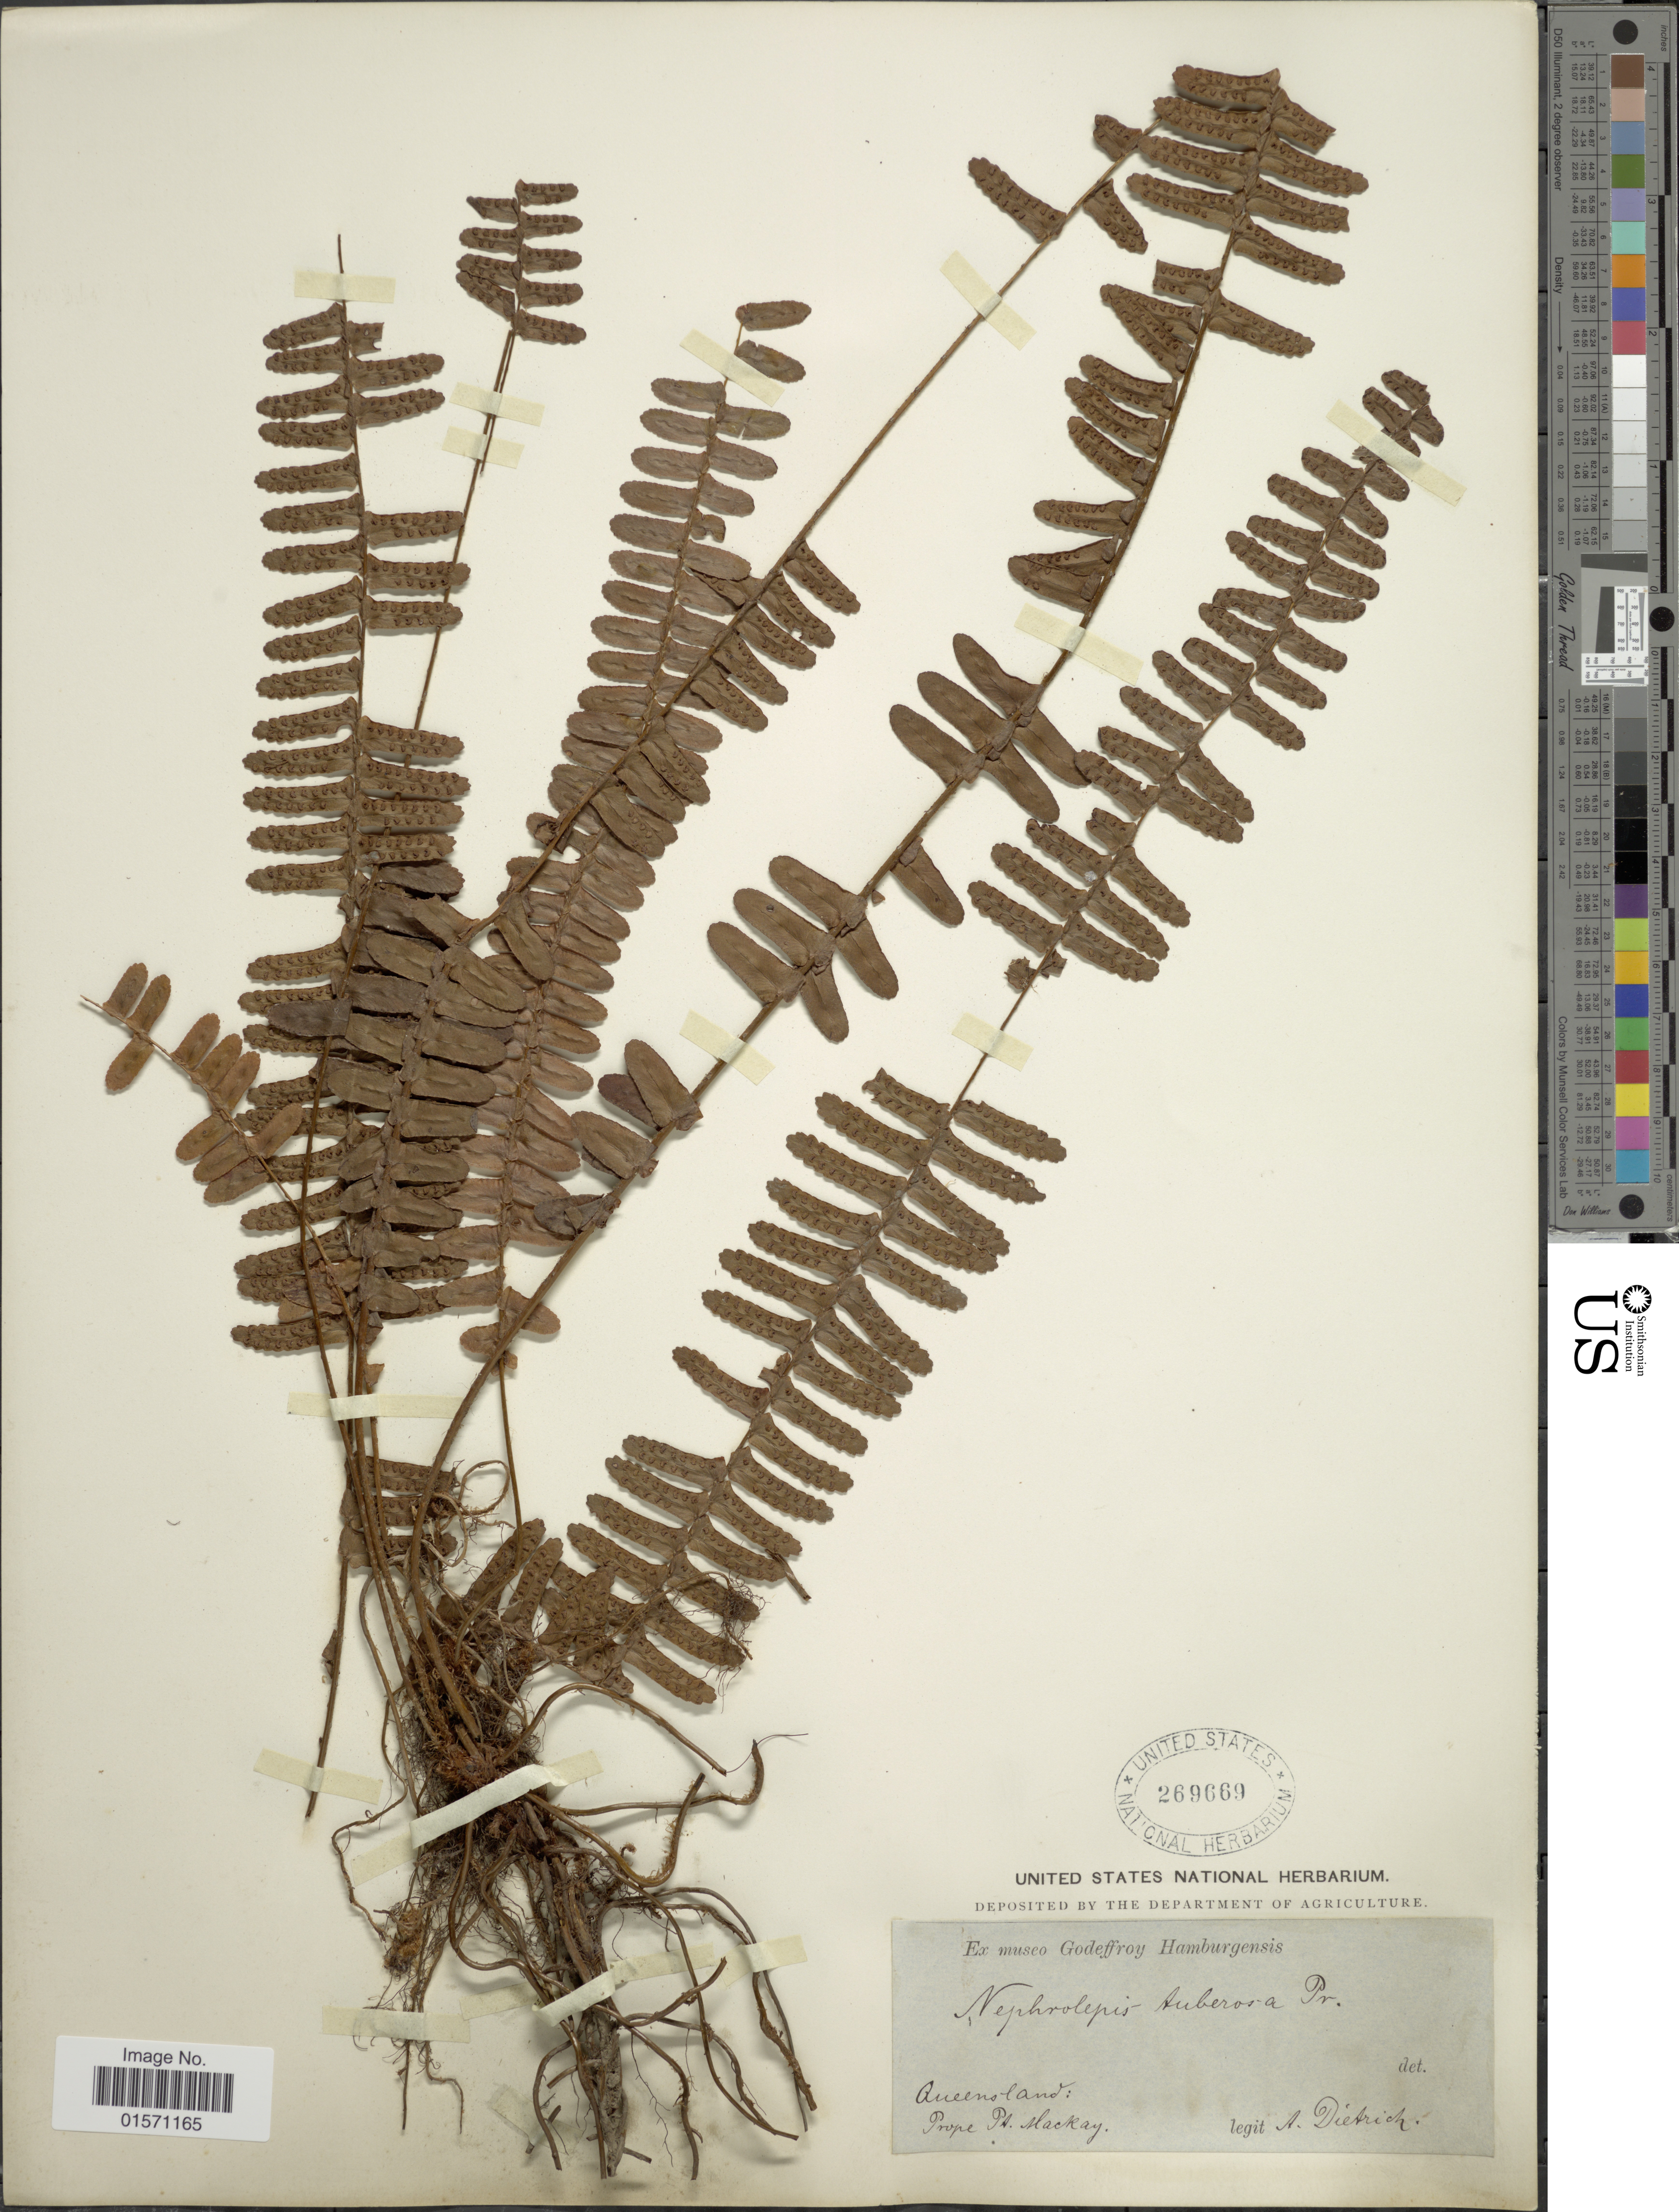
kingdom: Plantae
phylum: Tracheophyta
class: Polypodiopsida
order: Polypodiales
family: Nephrolepidaceae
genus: Nephrolepis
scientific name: Nephrolepis tuberosa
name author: (Willd.) C. Presl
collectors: A. Dietrich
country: Australia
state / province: Queensland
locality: Prope PA. Mackay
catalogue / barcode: US 269669